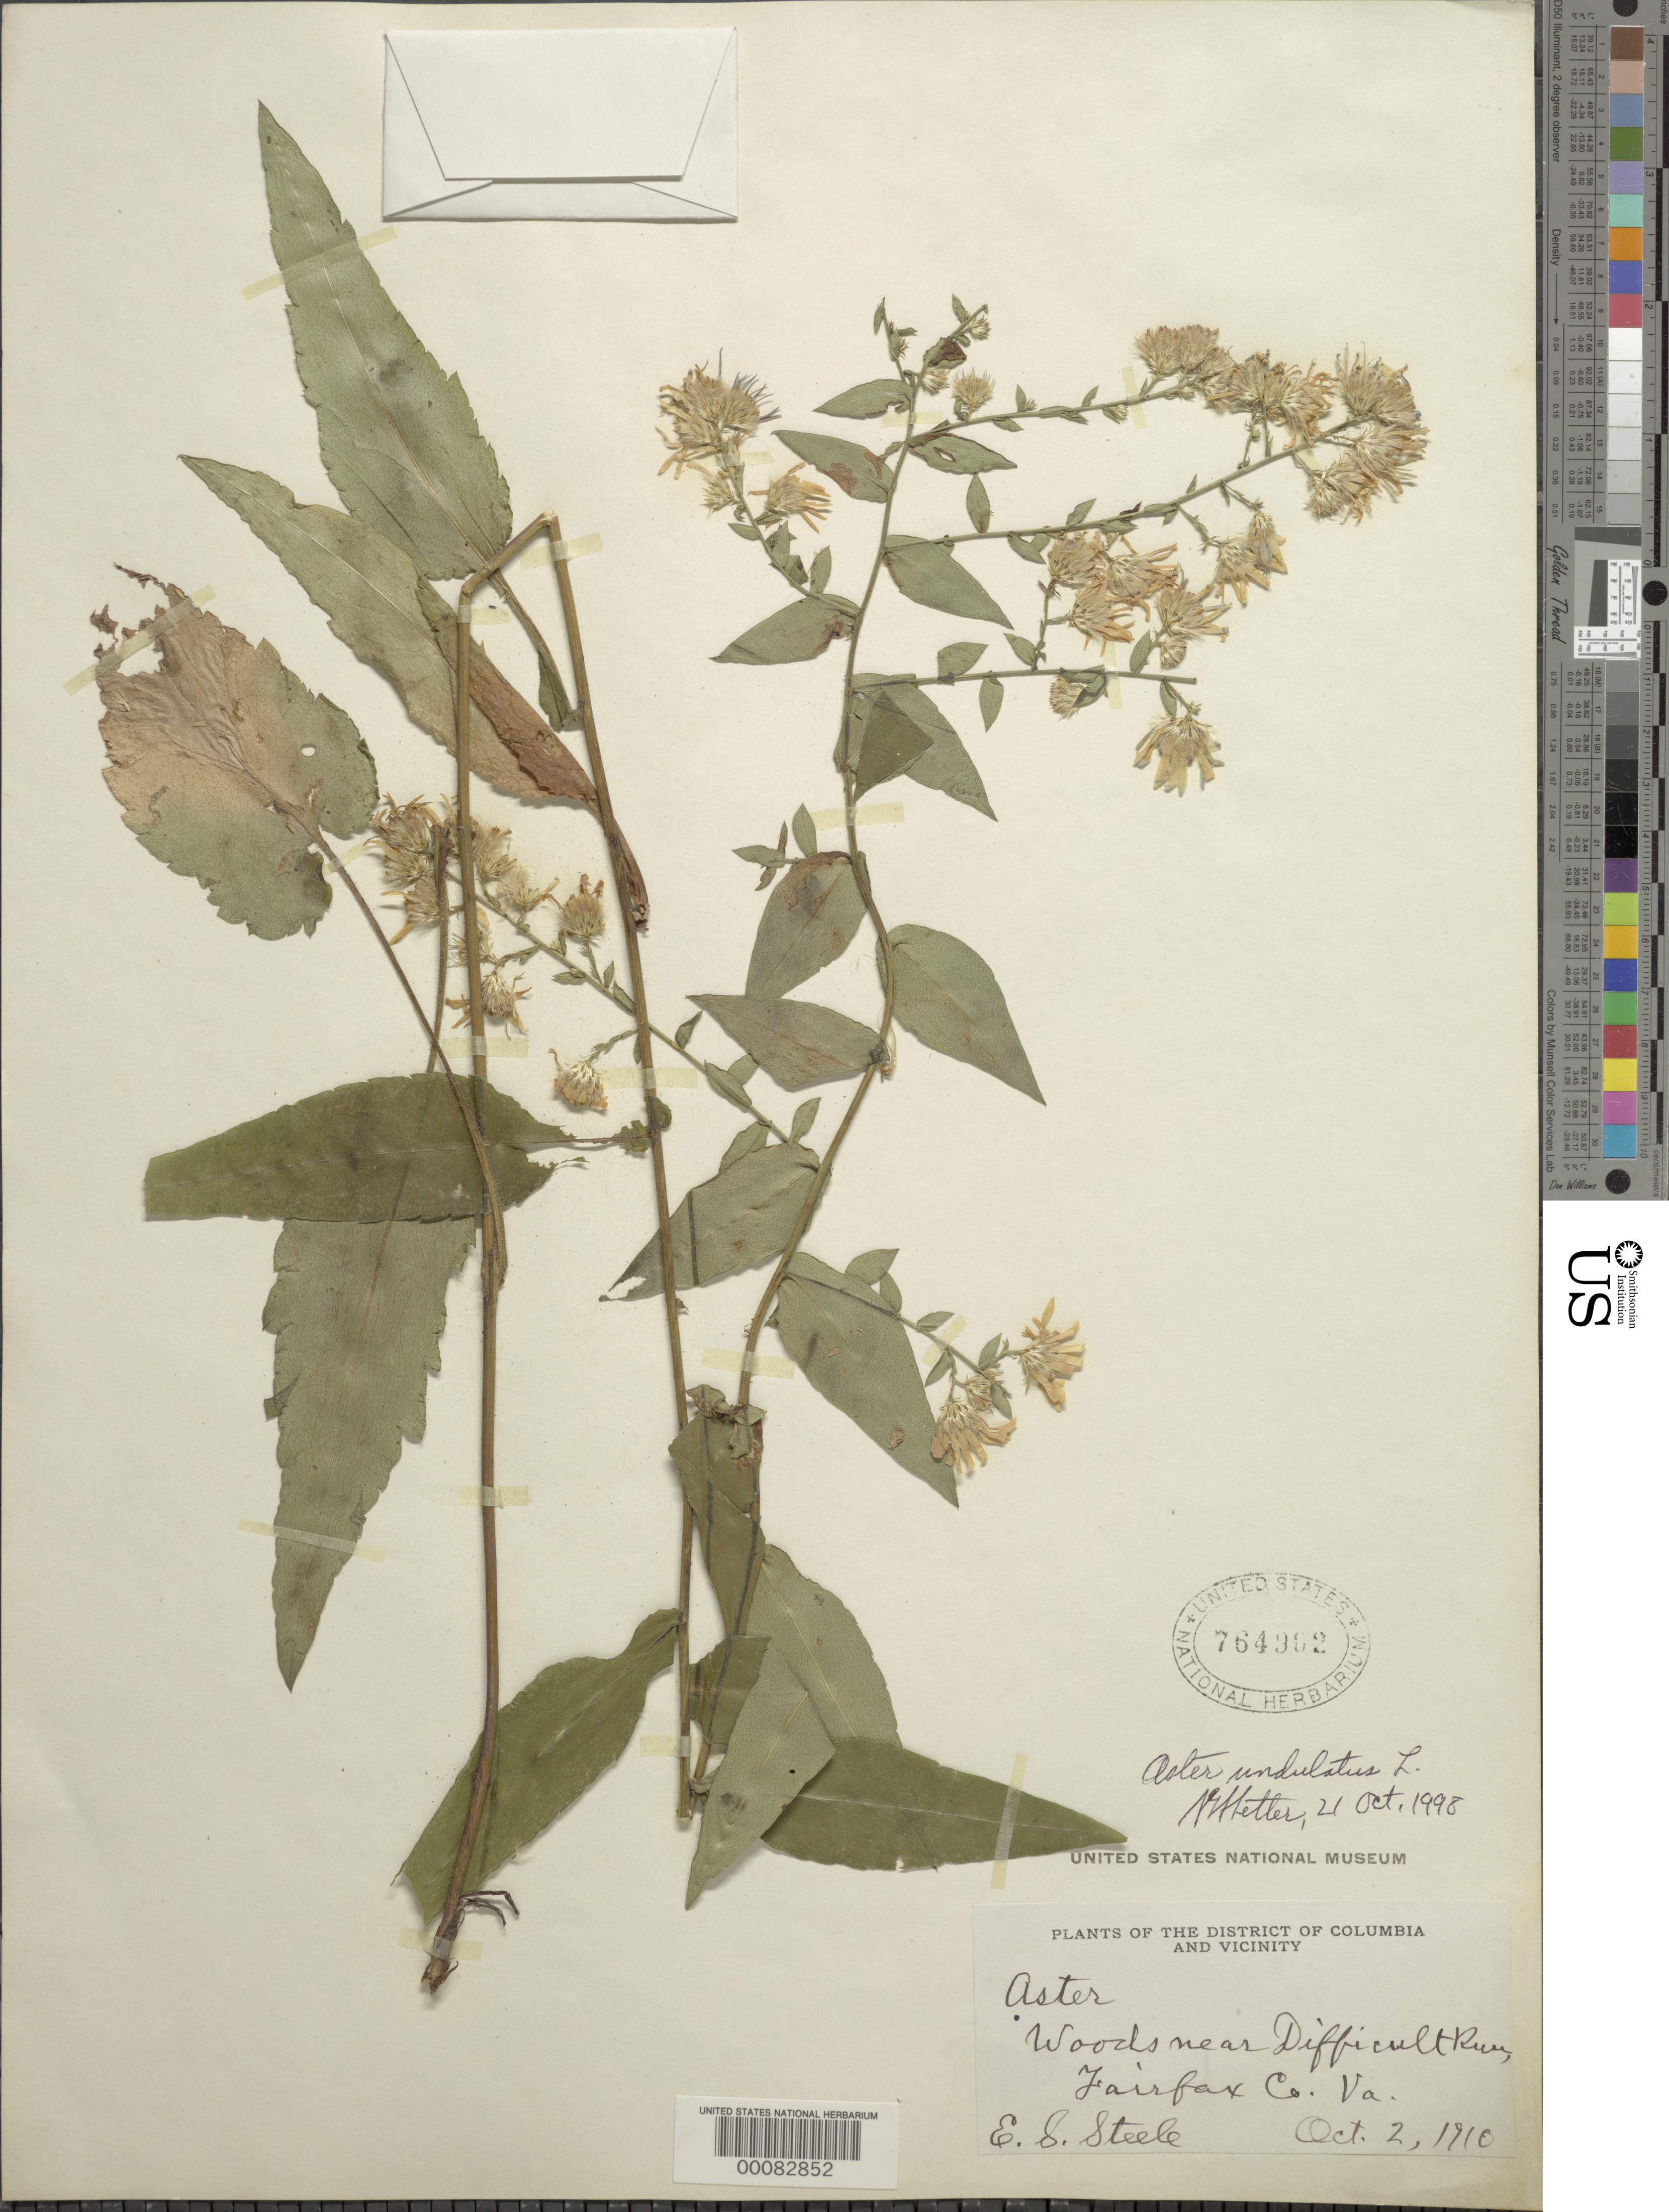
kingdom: Plantae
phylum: Tracheophyta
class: Magnoliopsida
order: Asterales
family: Asteraceae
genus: Symphyotrichum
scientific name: Symphyotrichum undulatum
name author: (L.) G.L. Nesom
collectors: E. Steele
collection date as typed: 02 Oct 1910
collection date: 1910-10-02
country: United States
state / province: Virginia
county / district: Fairfax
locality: Near Difficult Run C. & O. Canal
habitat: Woods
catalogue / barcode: US 764902